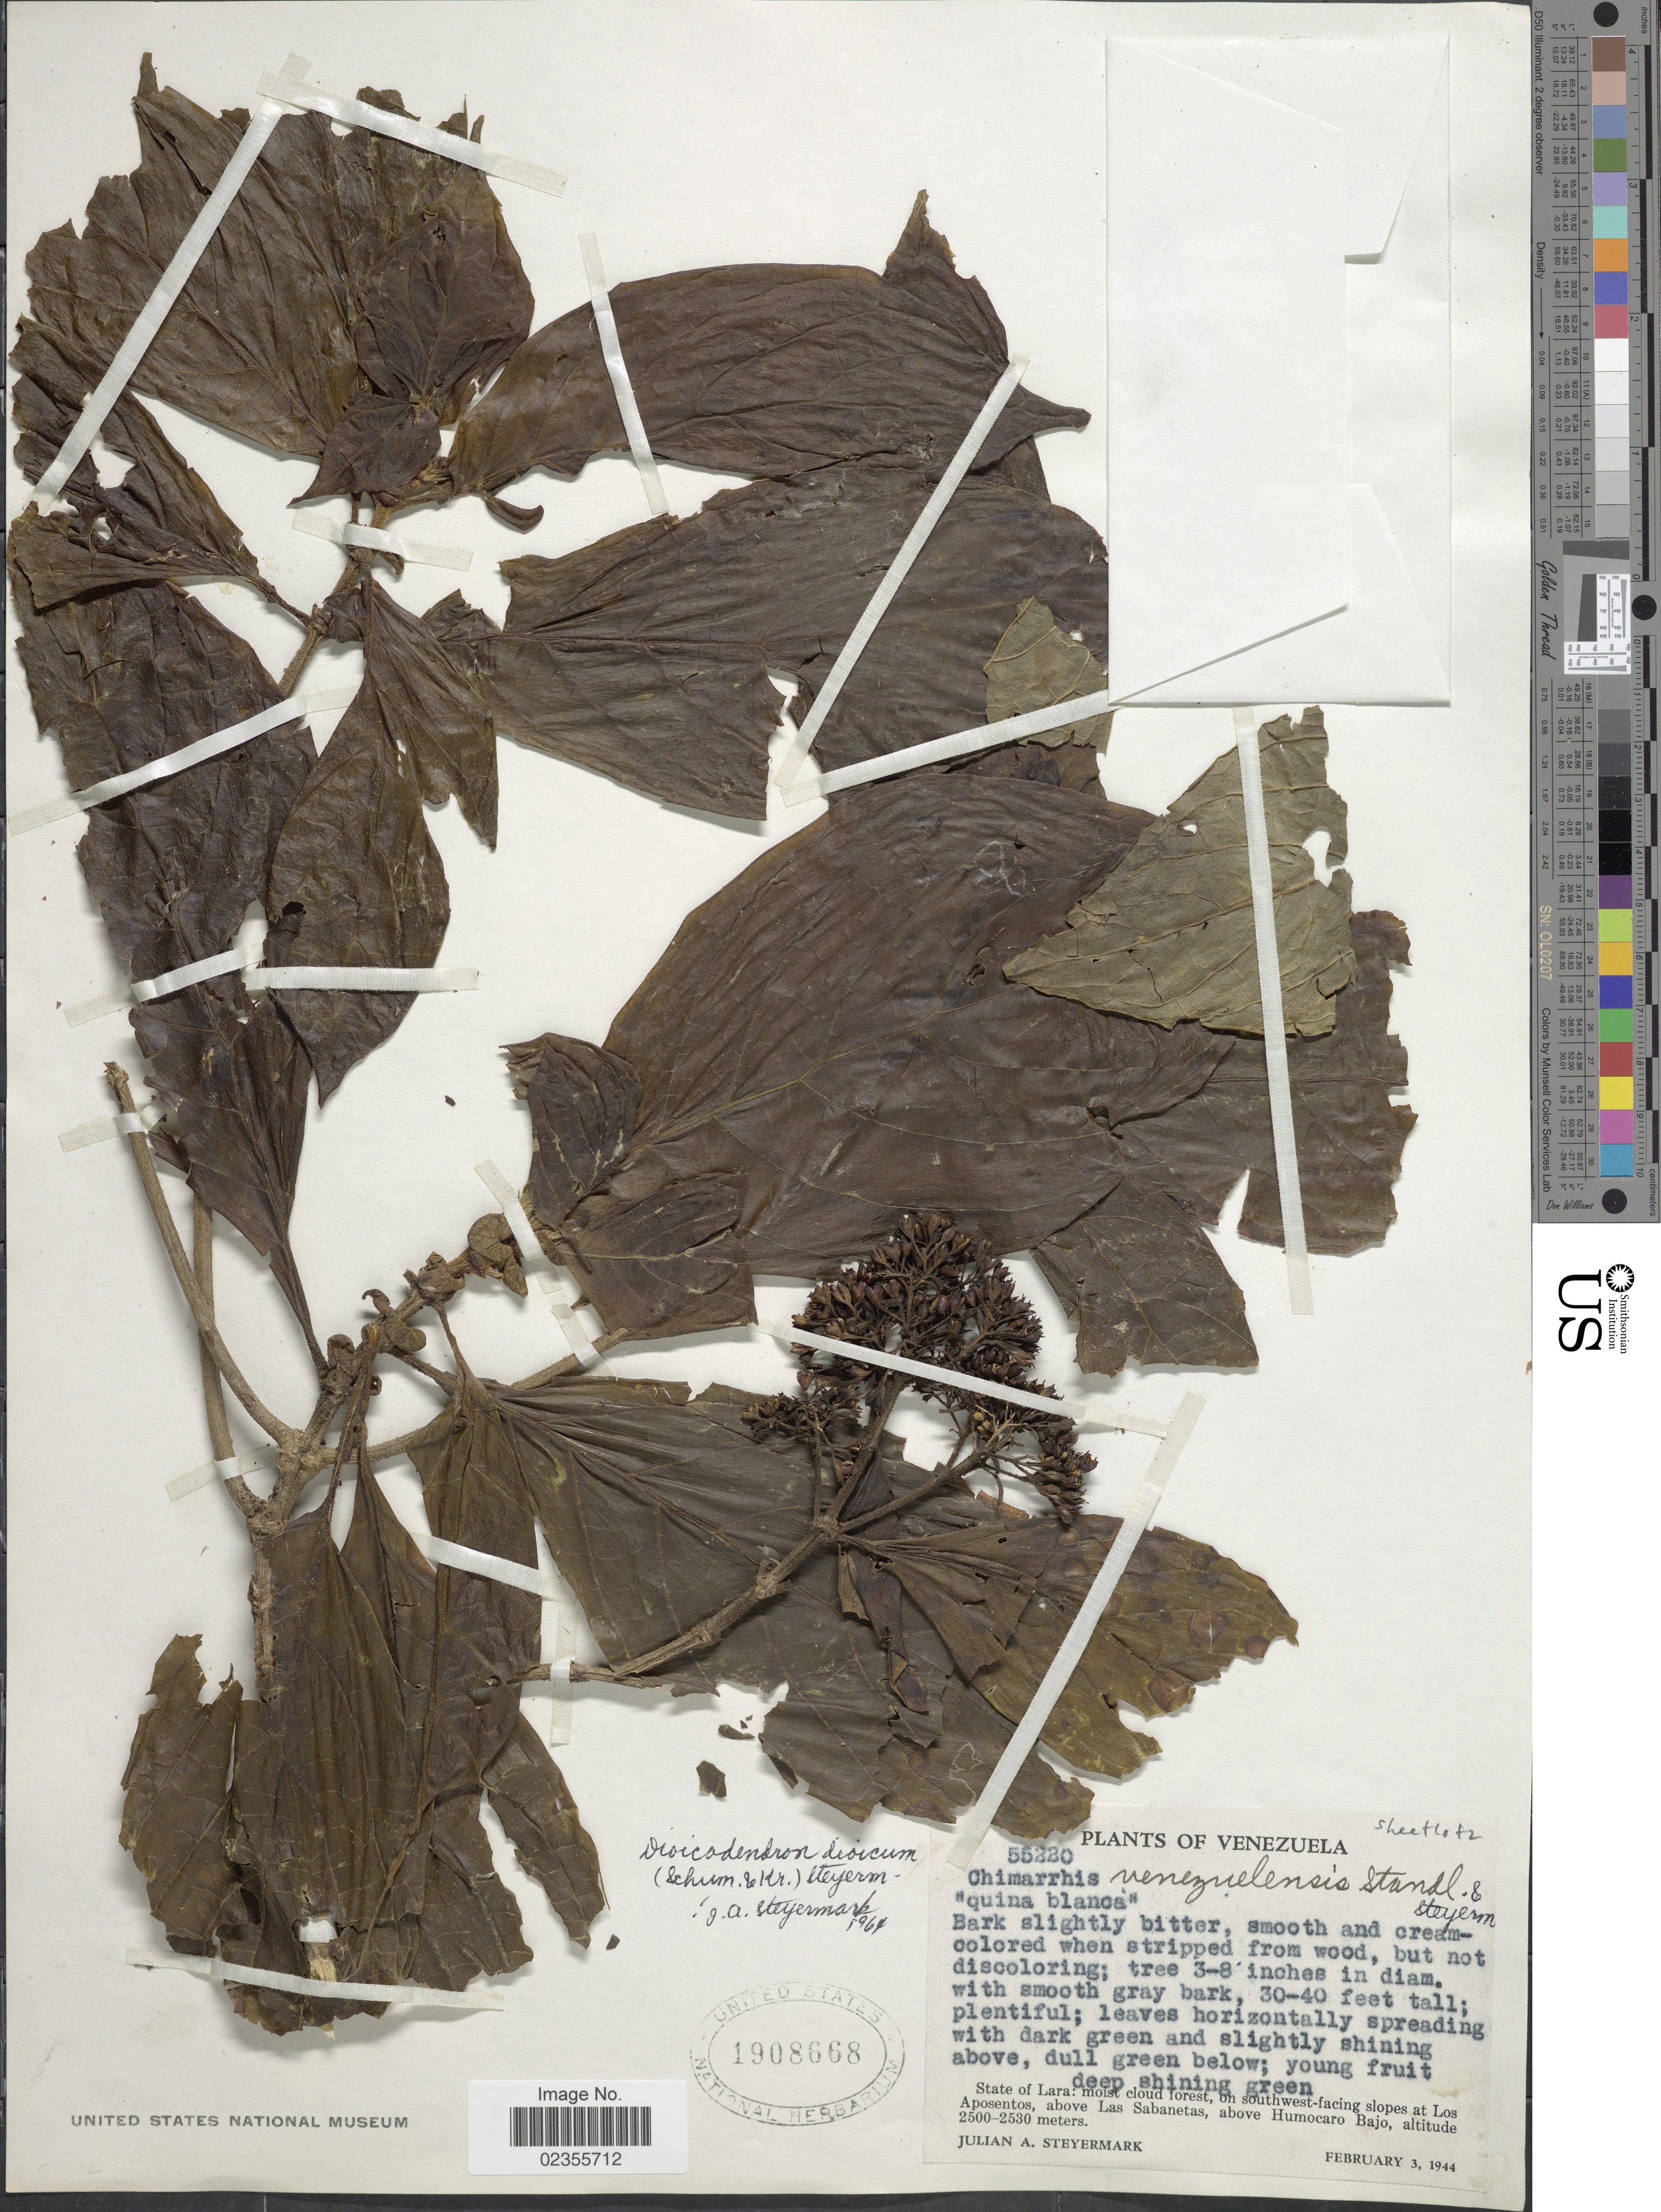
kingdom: Plantae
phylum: Tracheophyta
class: Magnoliopsida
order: Gentianales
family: Rubiaceae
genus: Dioicodendron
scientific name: Dioicodendron dioicum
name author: (K. Schum. & Krause) Steyerm.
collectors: J. Steyermark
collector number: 55220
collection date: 1944-02-03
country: Venezuela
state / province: Lara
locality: Moist cloud forest, on southwest-facing slopes at Los Aposentos, above Las Sabanetas, above Humocaro Bajo.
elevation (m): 2500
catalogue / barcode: US 1908668